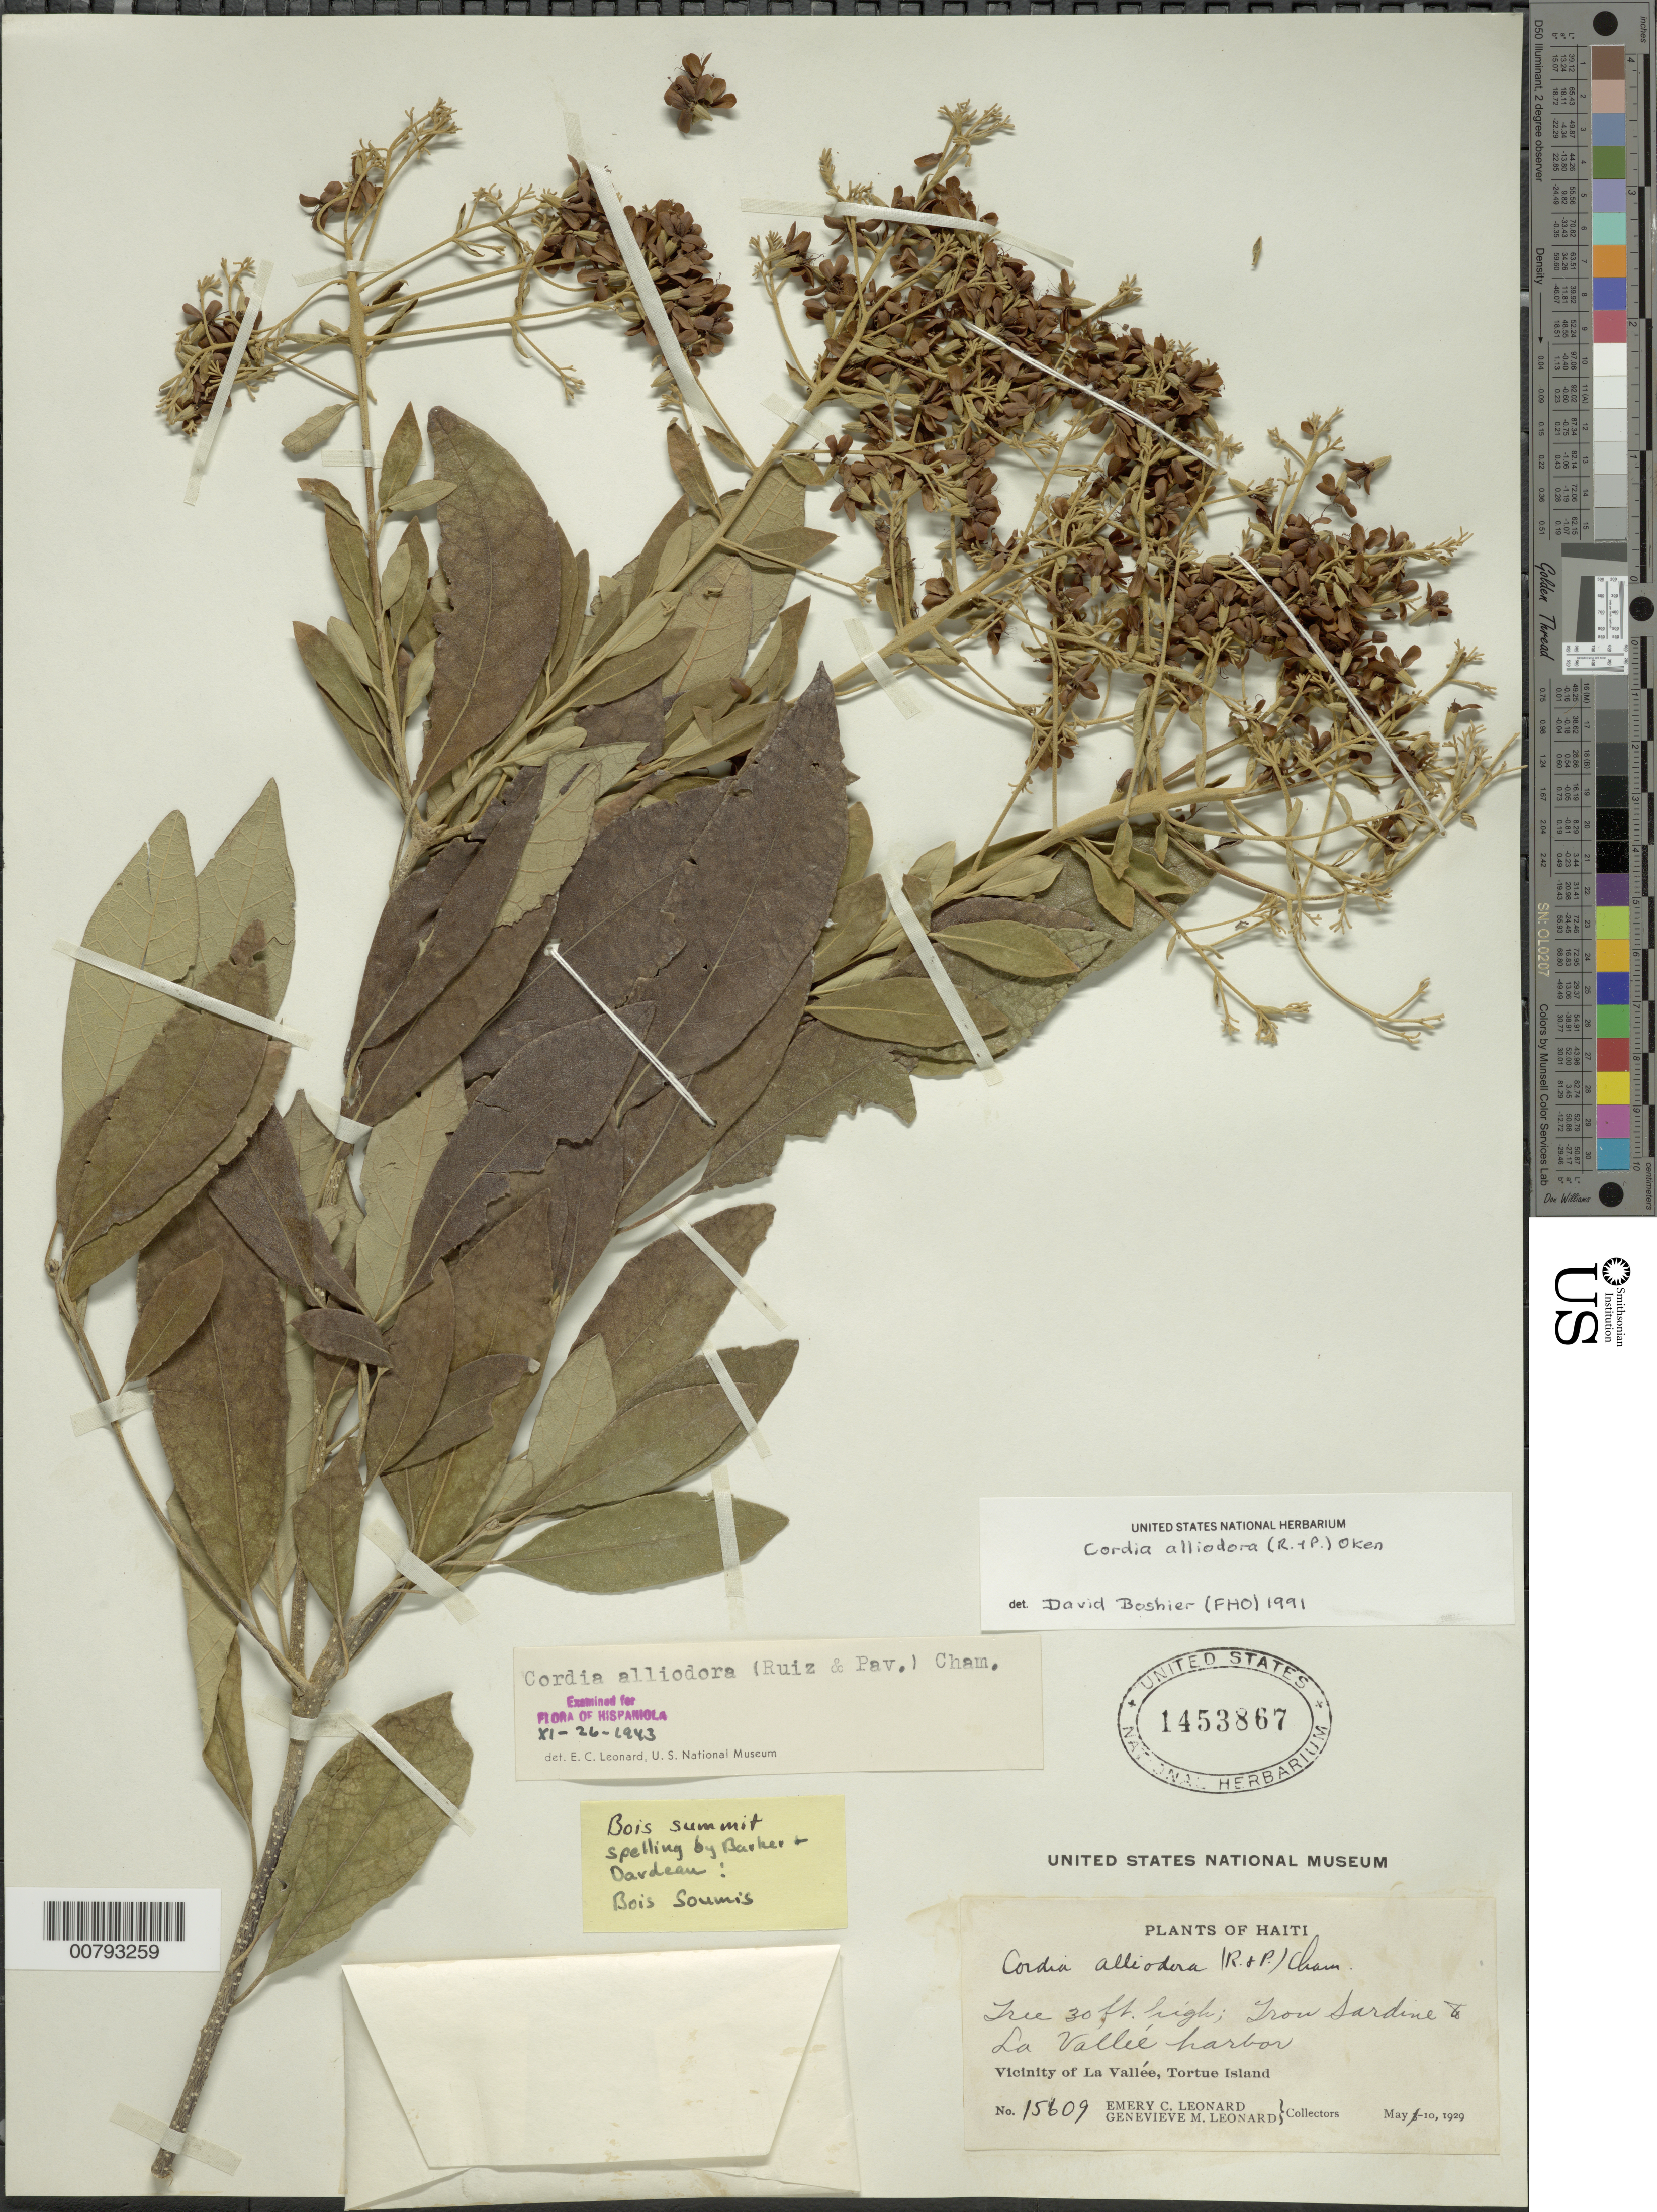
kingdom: Plantae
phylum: Tracheophyta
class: Magnoliopsida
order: Boraginales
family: Cordiaceae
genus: Cordia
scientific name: Cordia alliodora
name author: (Ruiz & Pav.) Oken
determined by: Boshier, D.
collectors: E. C. Leonard & G. M. Leonard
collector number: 15609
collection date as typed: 10 May 1929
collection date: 1929-05-10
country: Haiti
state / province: Nord-Óuest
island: Île de la Tortue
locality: Tortue Island, vicinity of La Vallée, Trou Sardine to La Vallée harbor.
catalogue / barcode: US 1453867